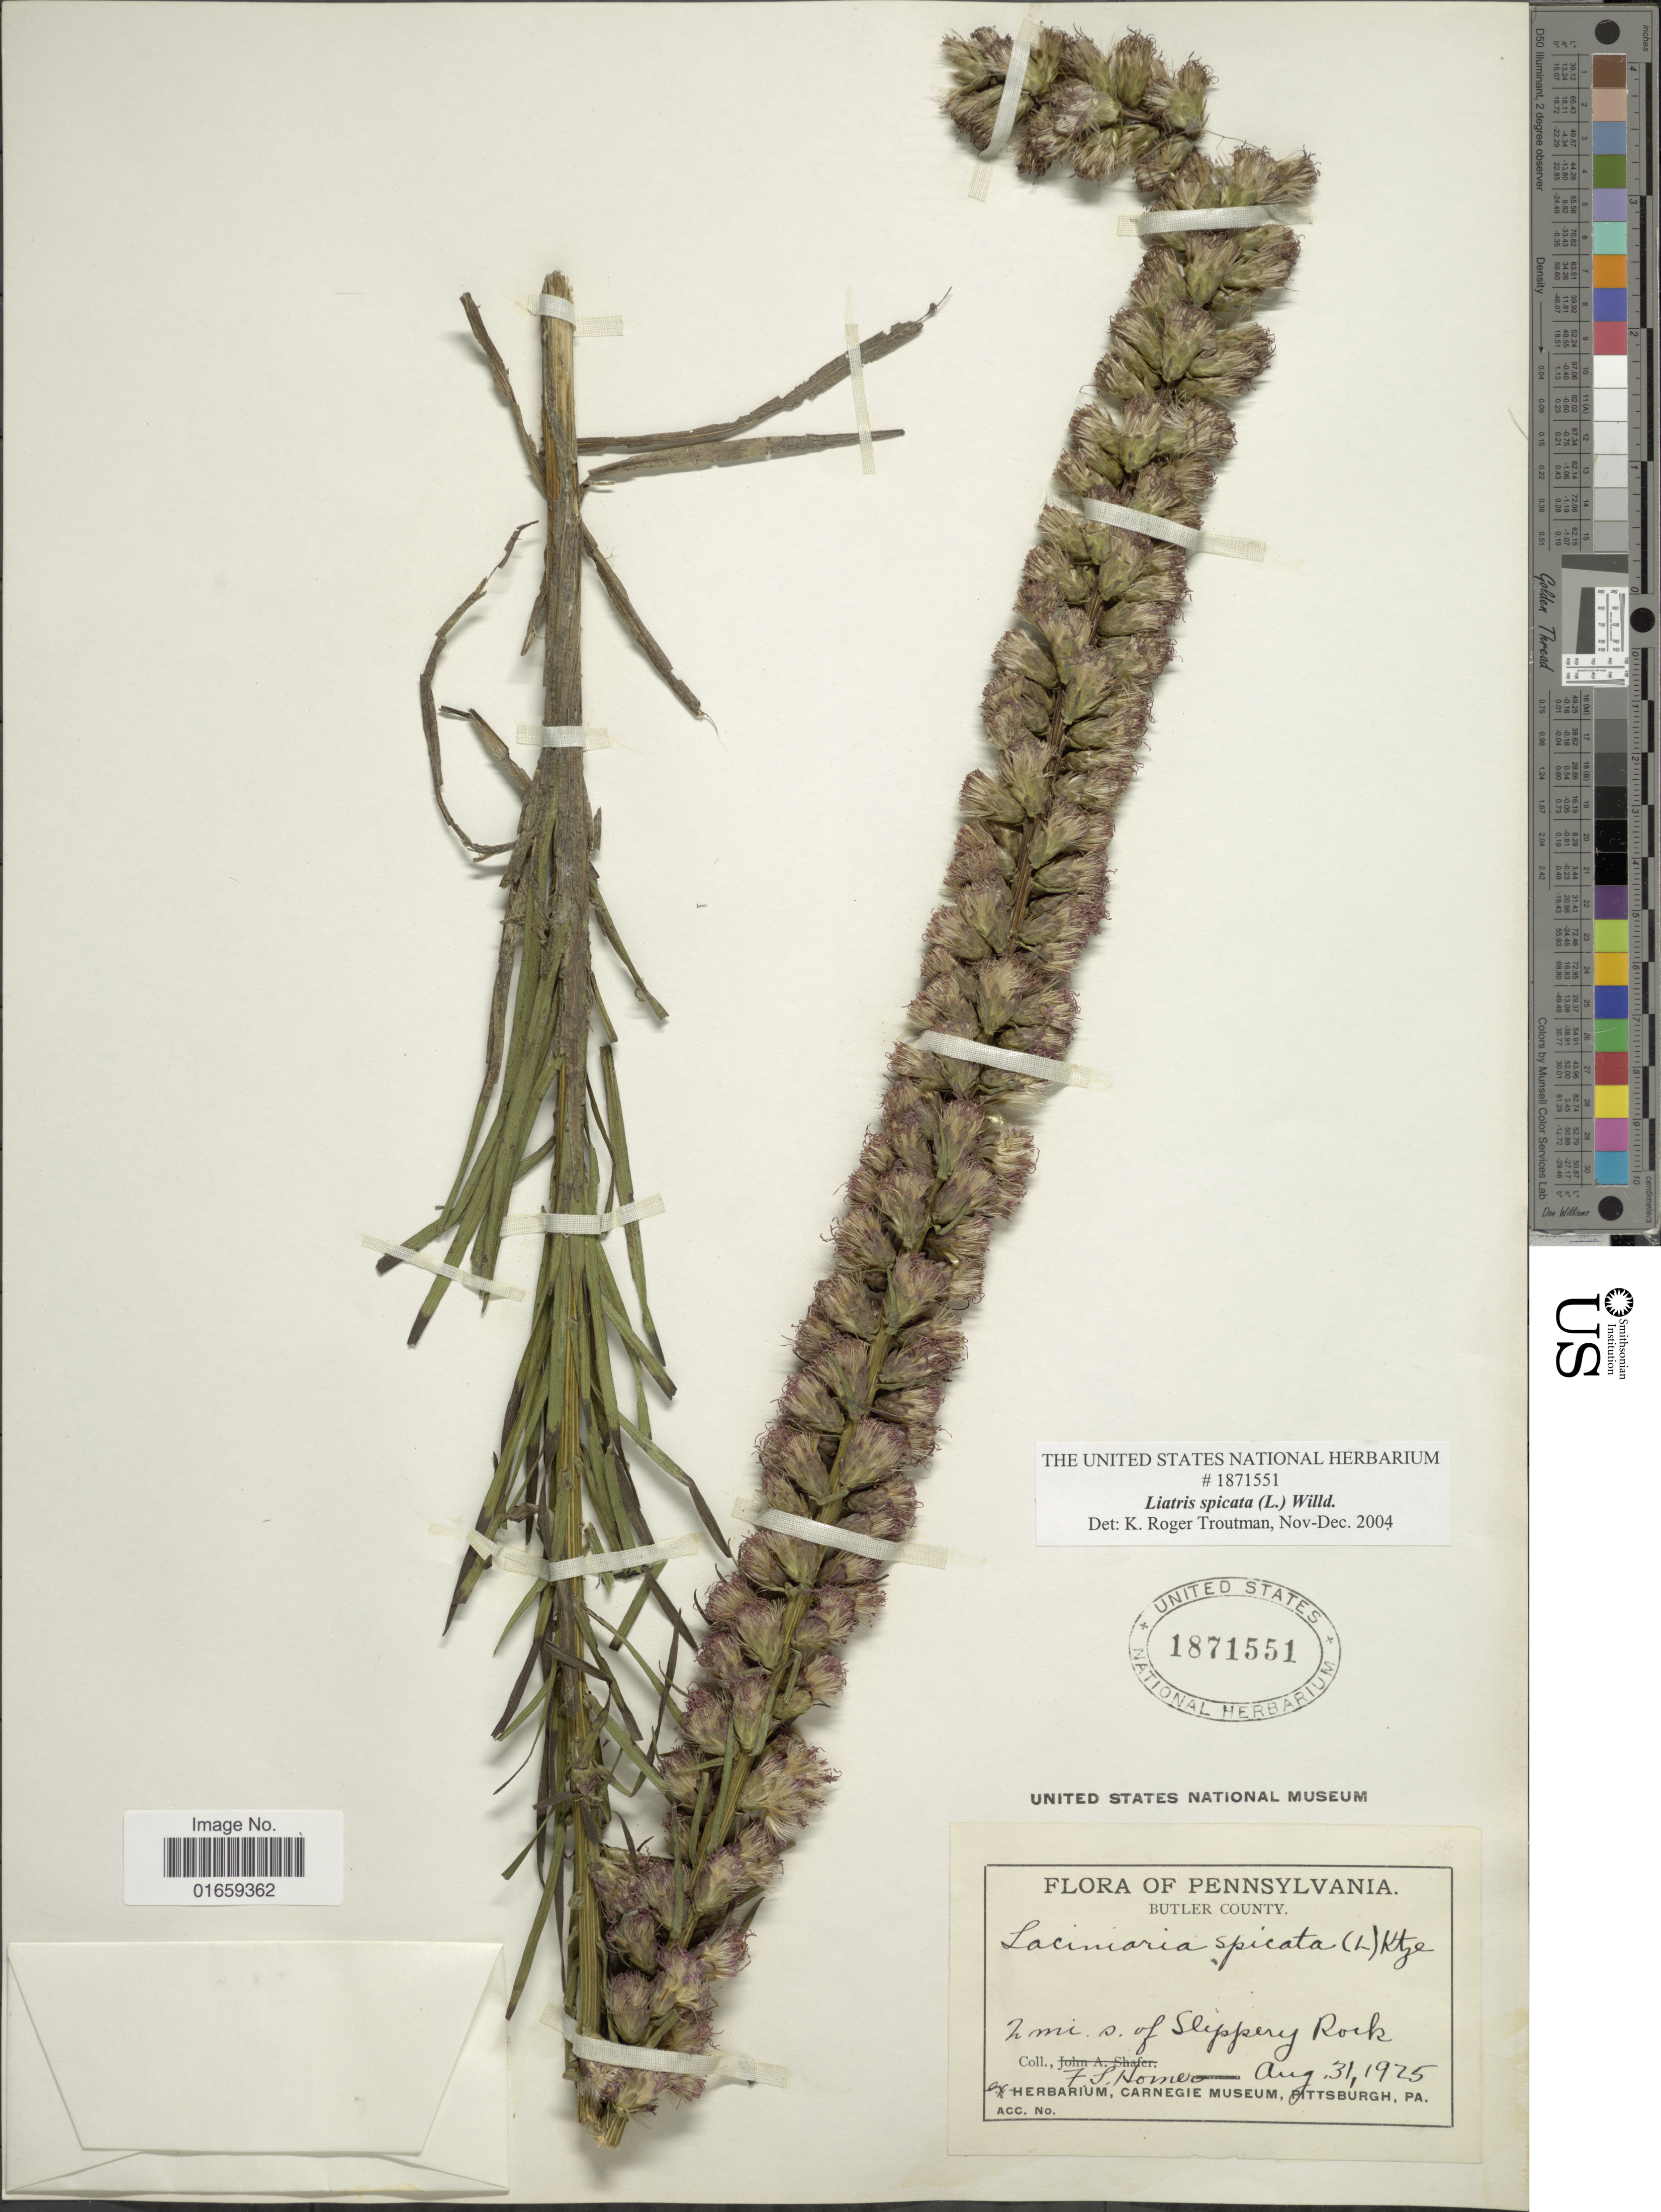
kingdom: Plantae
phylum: Tracheophyta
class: Magnoliopsida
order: Asterales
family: Asteraceae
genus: Liatris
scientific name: Liatris spicata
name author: (L.) Willd.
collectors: F. Homer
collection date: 1925-08-31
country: United States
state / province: Pennsylvania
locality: Butler County, 2 mi. s. of Slippery Rock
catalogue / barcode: US 1871551